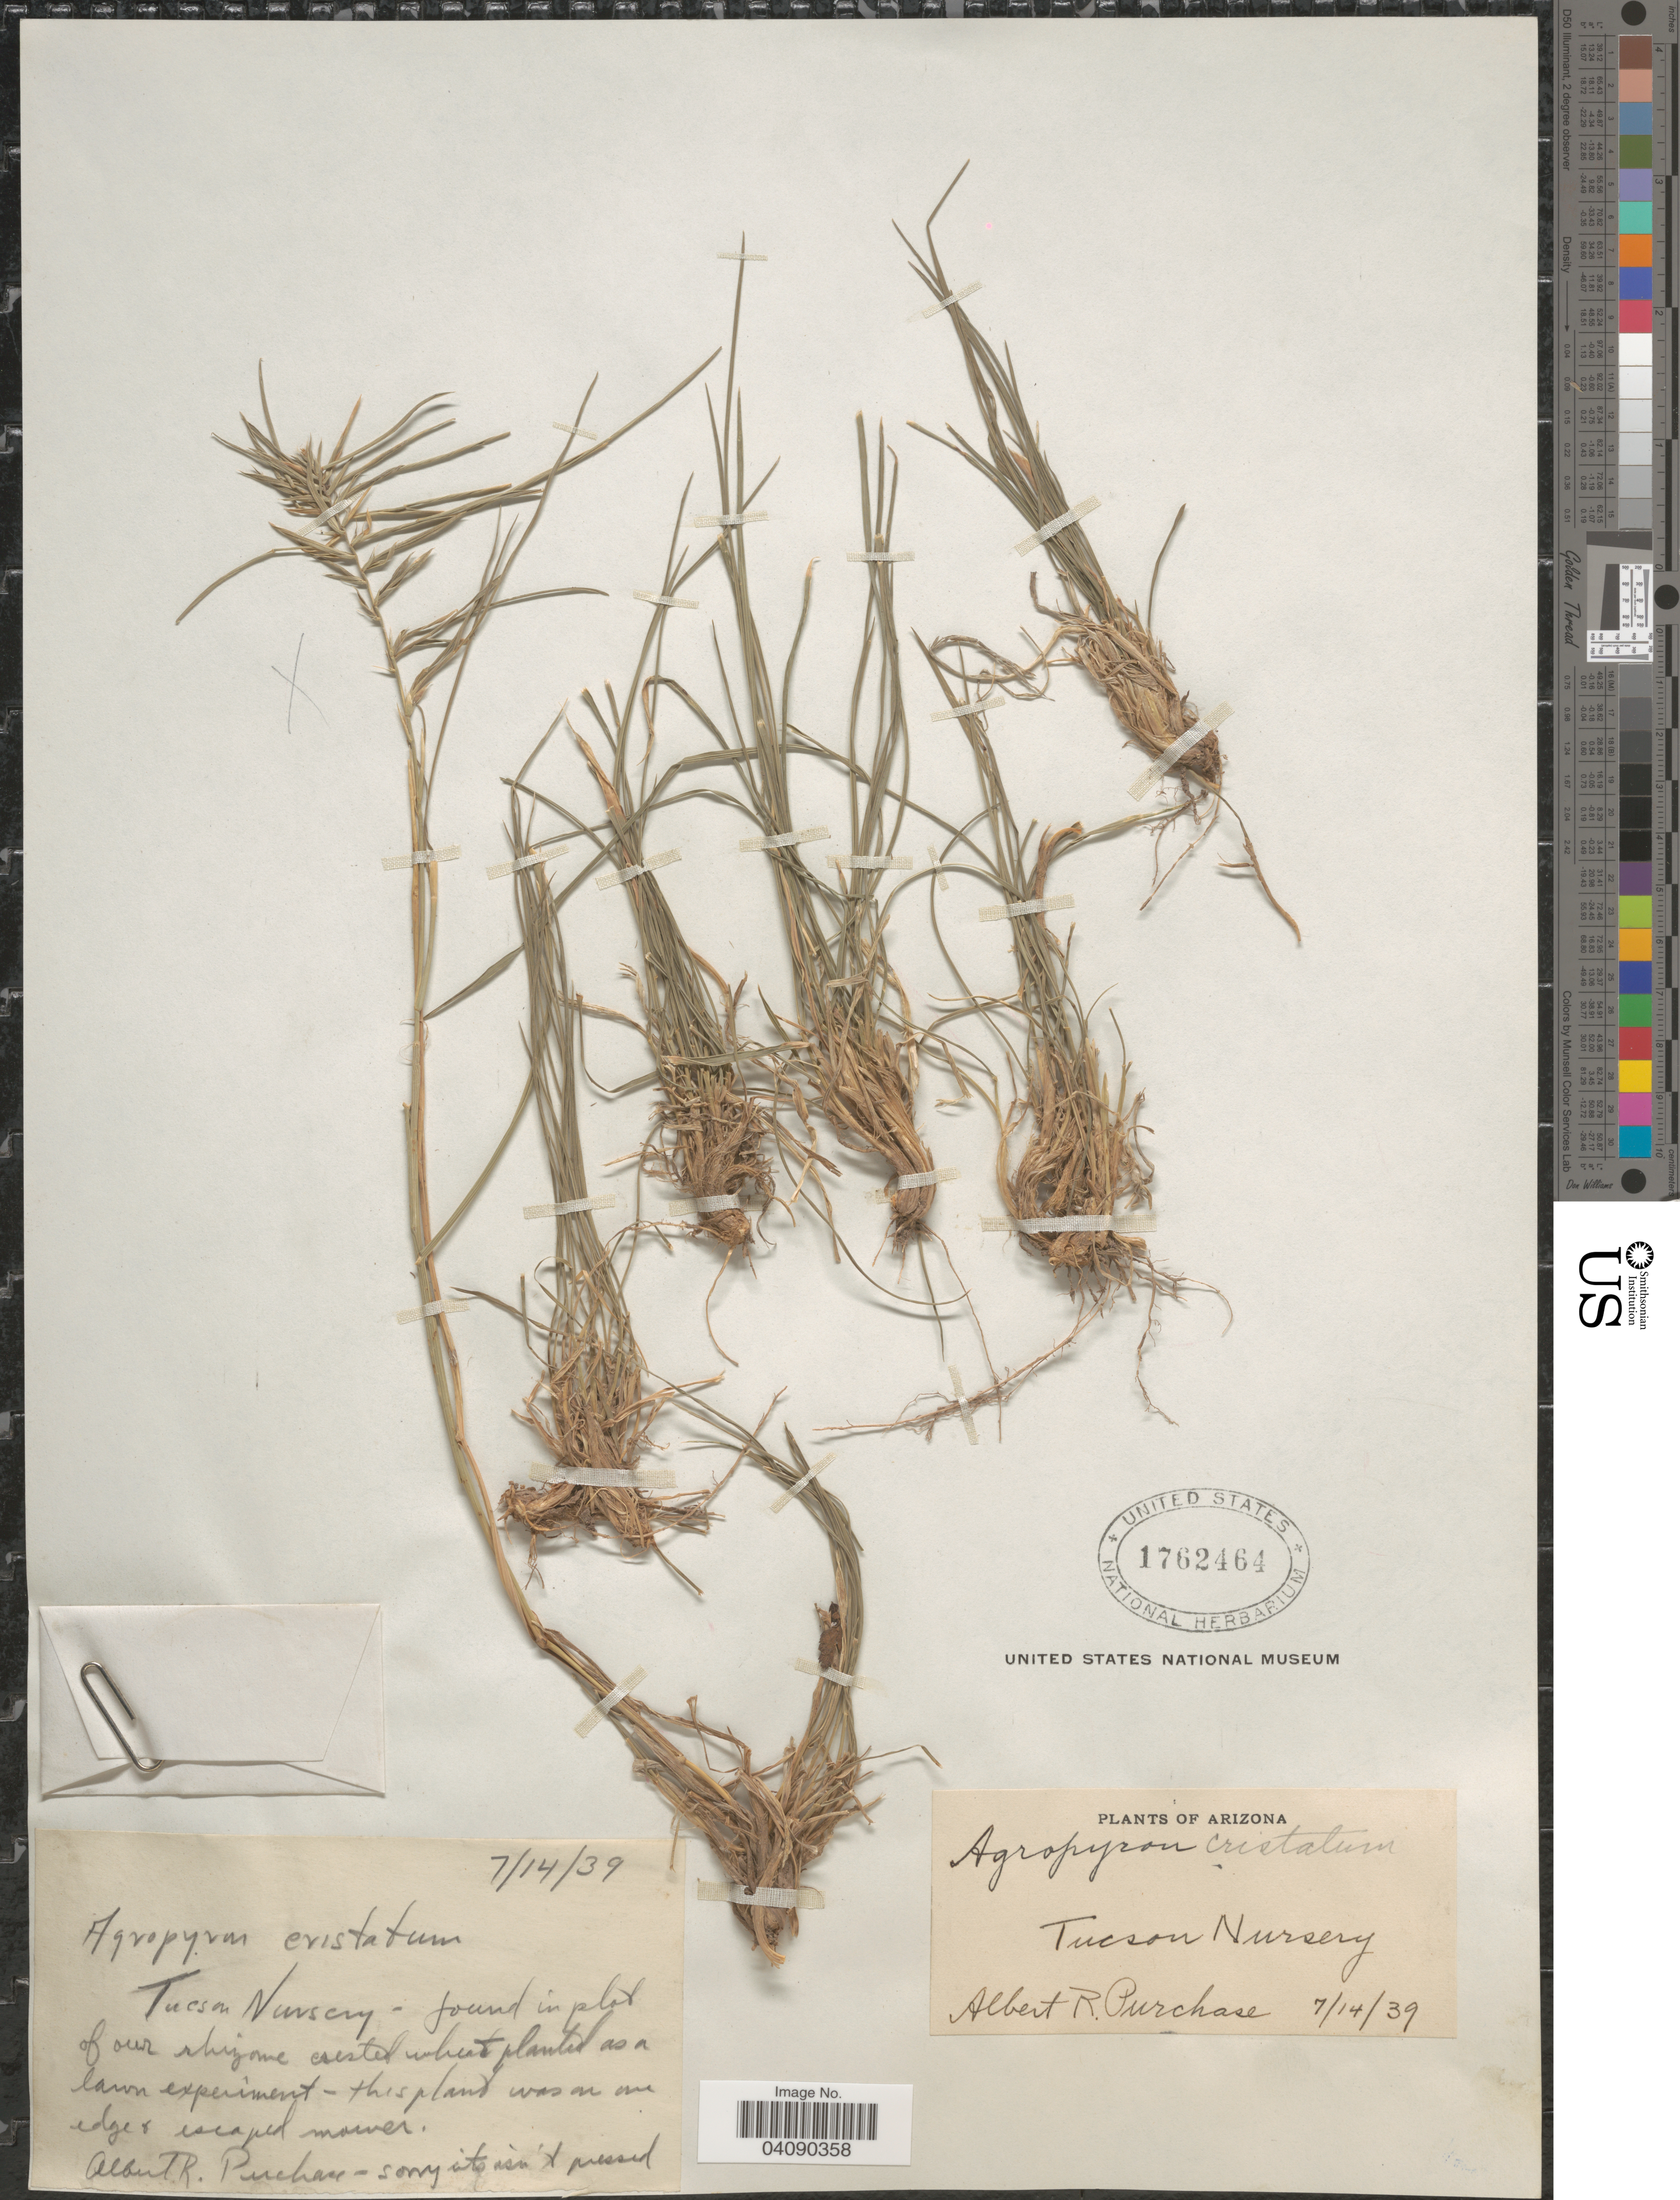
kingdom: Plantae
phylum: Tracheophyta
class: Liliopsida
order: Poales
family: Poaceae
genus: Agropyron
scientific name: Agropyron cristatum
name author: (L.) Gaertn.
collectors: A. Purchase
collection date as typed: Transcribed d/m/y: 14/7/39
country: United States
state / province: Arizona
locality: Tucson Nursery.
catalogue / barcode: US 1762464